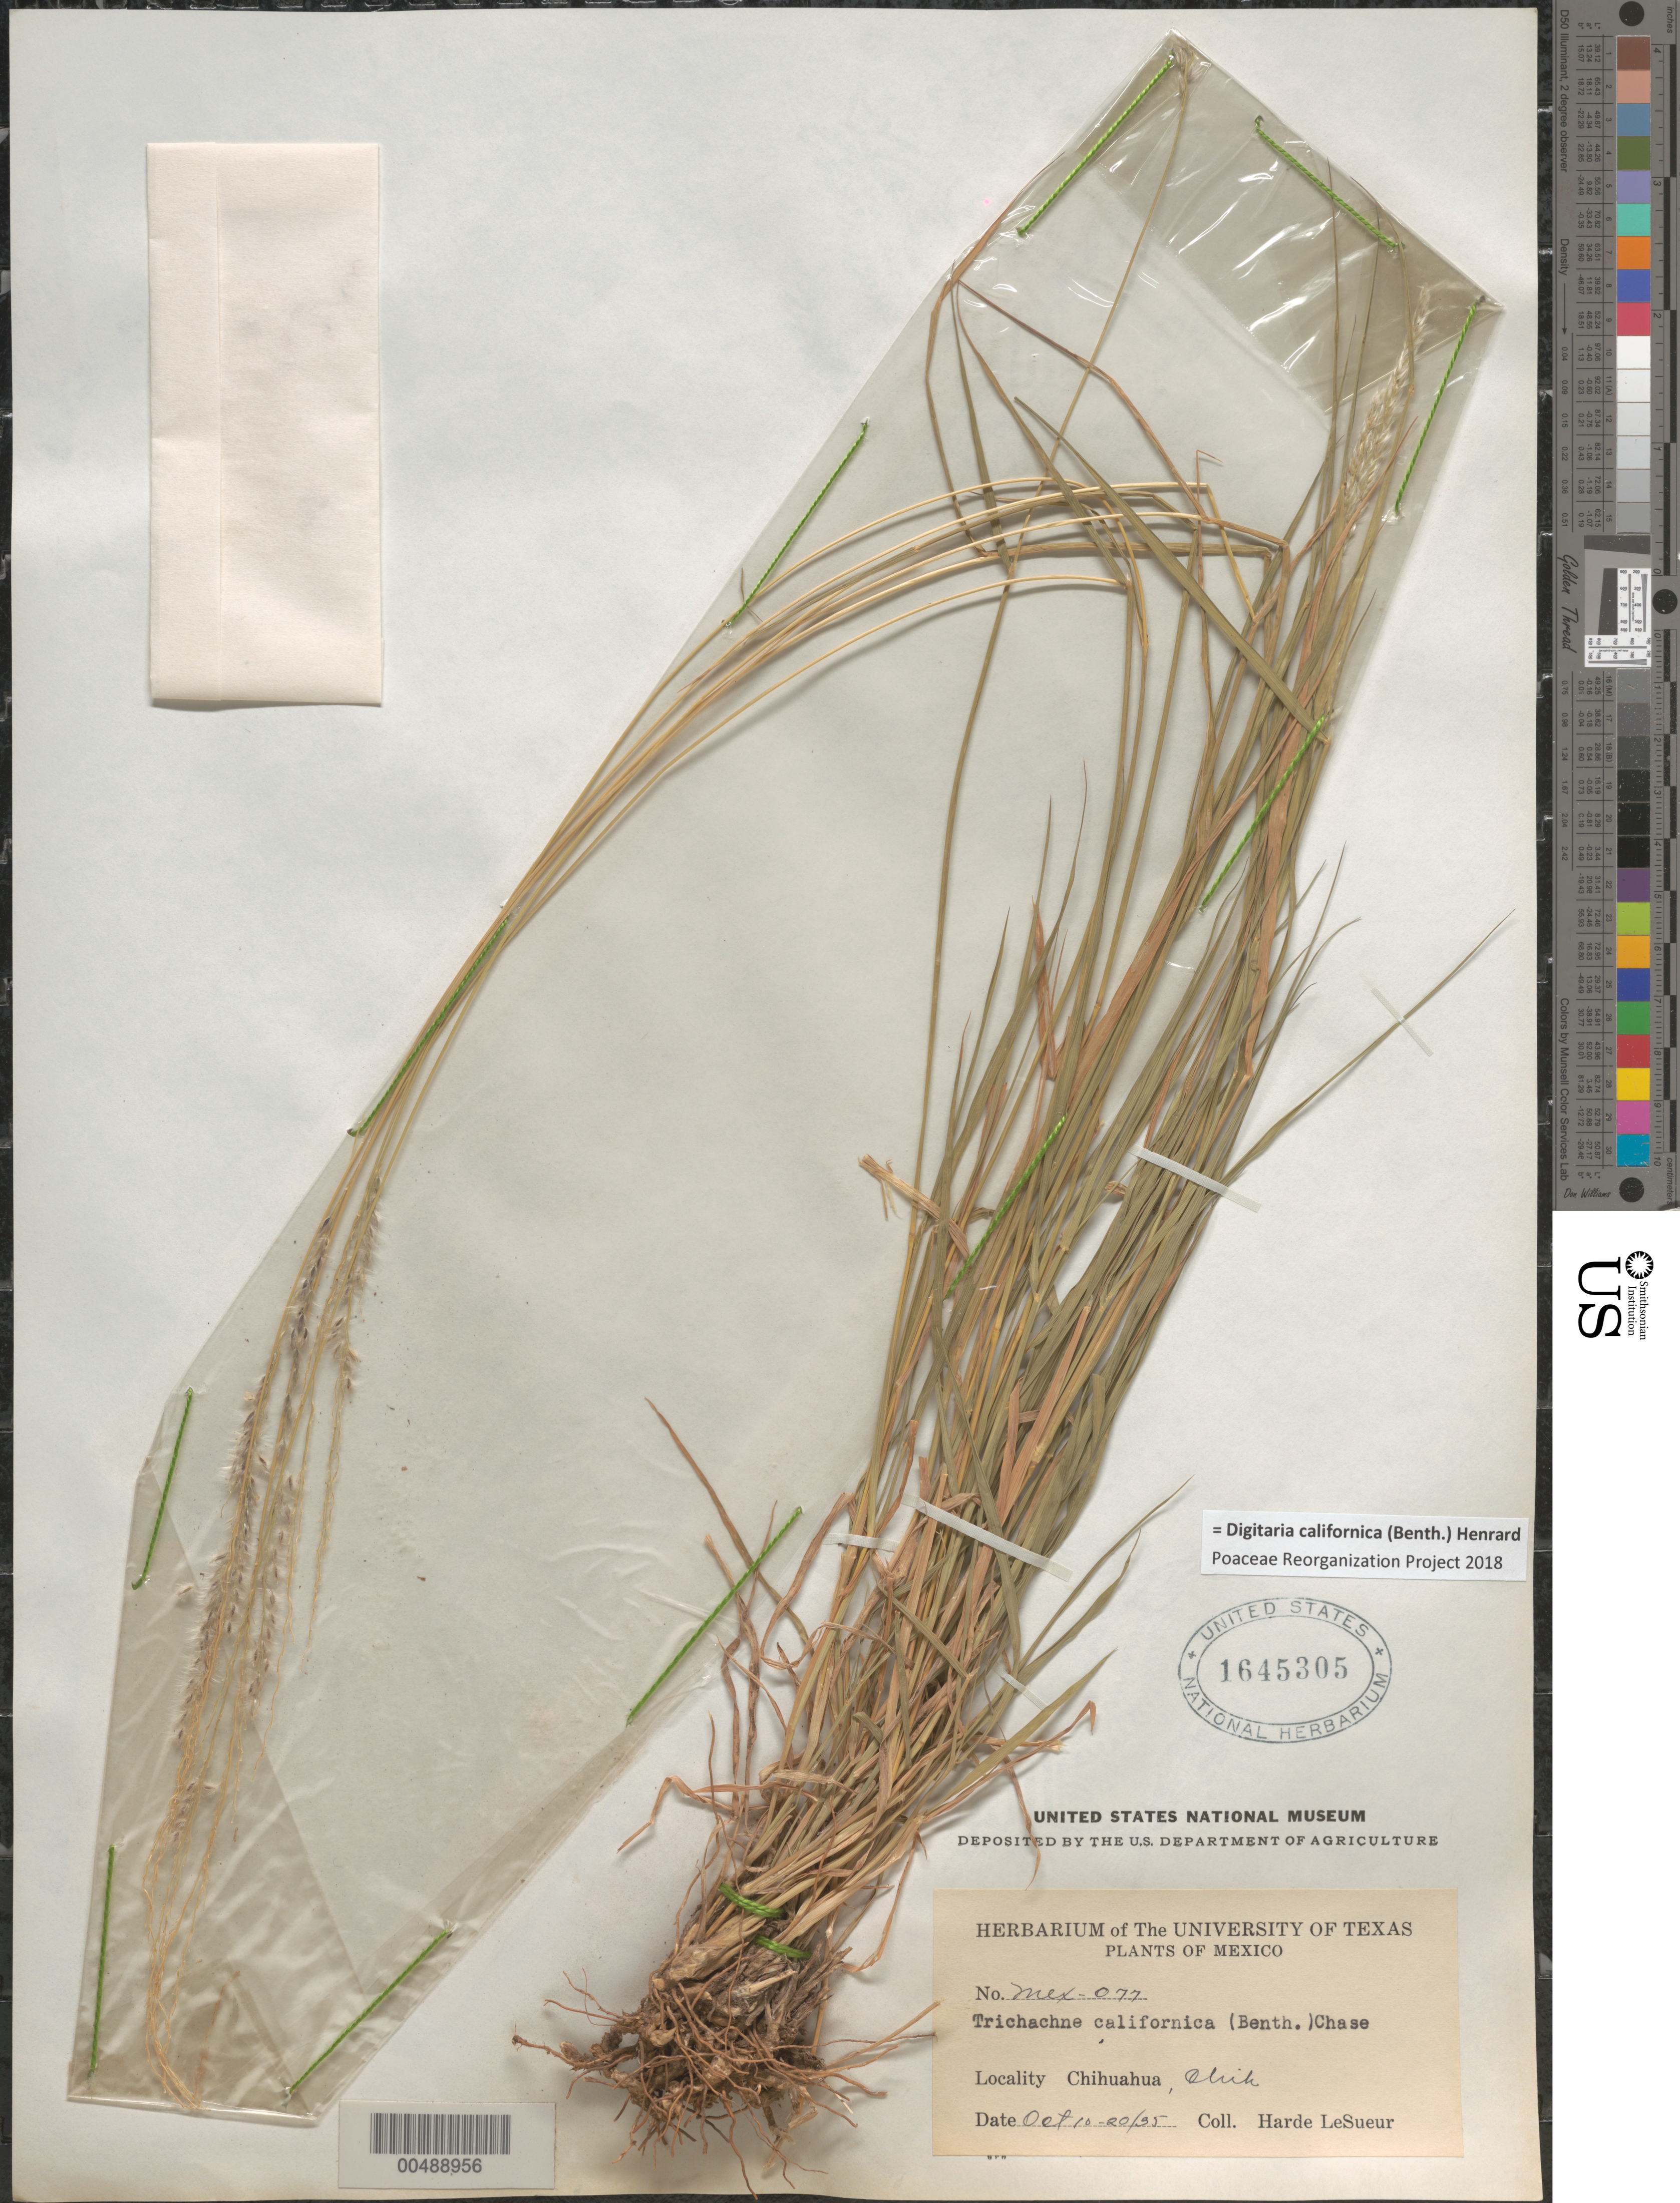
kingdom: Plantae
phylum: Tracheophyta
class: Liliopsida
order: Poales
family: Poaceae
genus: Digitaria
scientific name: Digitaria californica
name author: (Benth.) Henr.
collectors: D. H. LeSueur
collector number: Mex-077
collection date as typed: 10 Oct 1935 to 20 Oct 1935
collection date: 1935-10-10/1935-10-20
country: Mexico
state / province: Chihuahua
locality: Chihuahua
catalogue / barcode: US 1645305